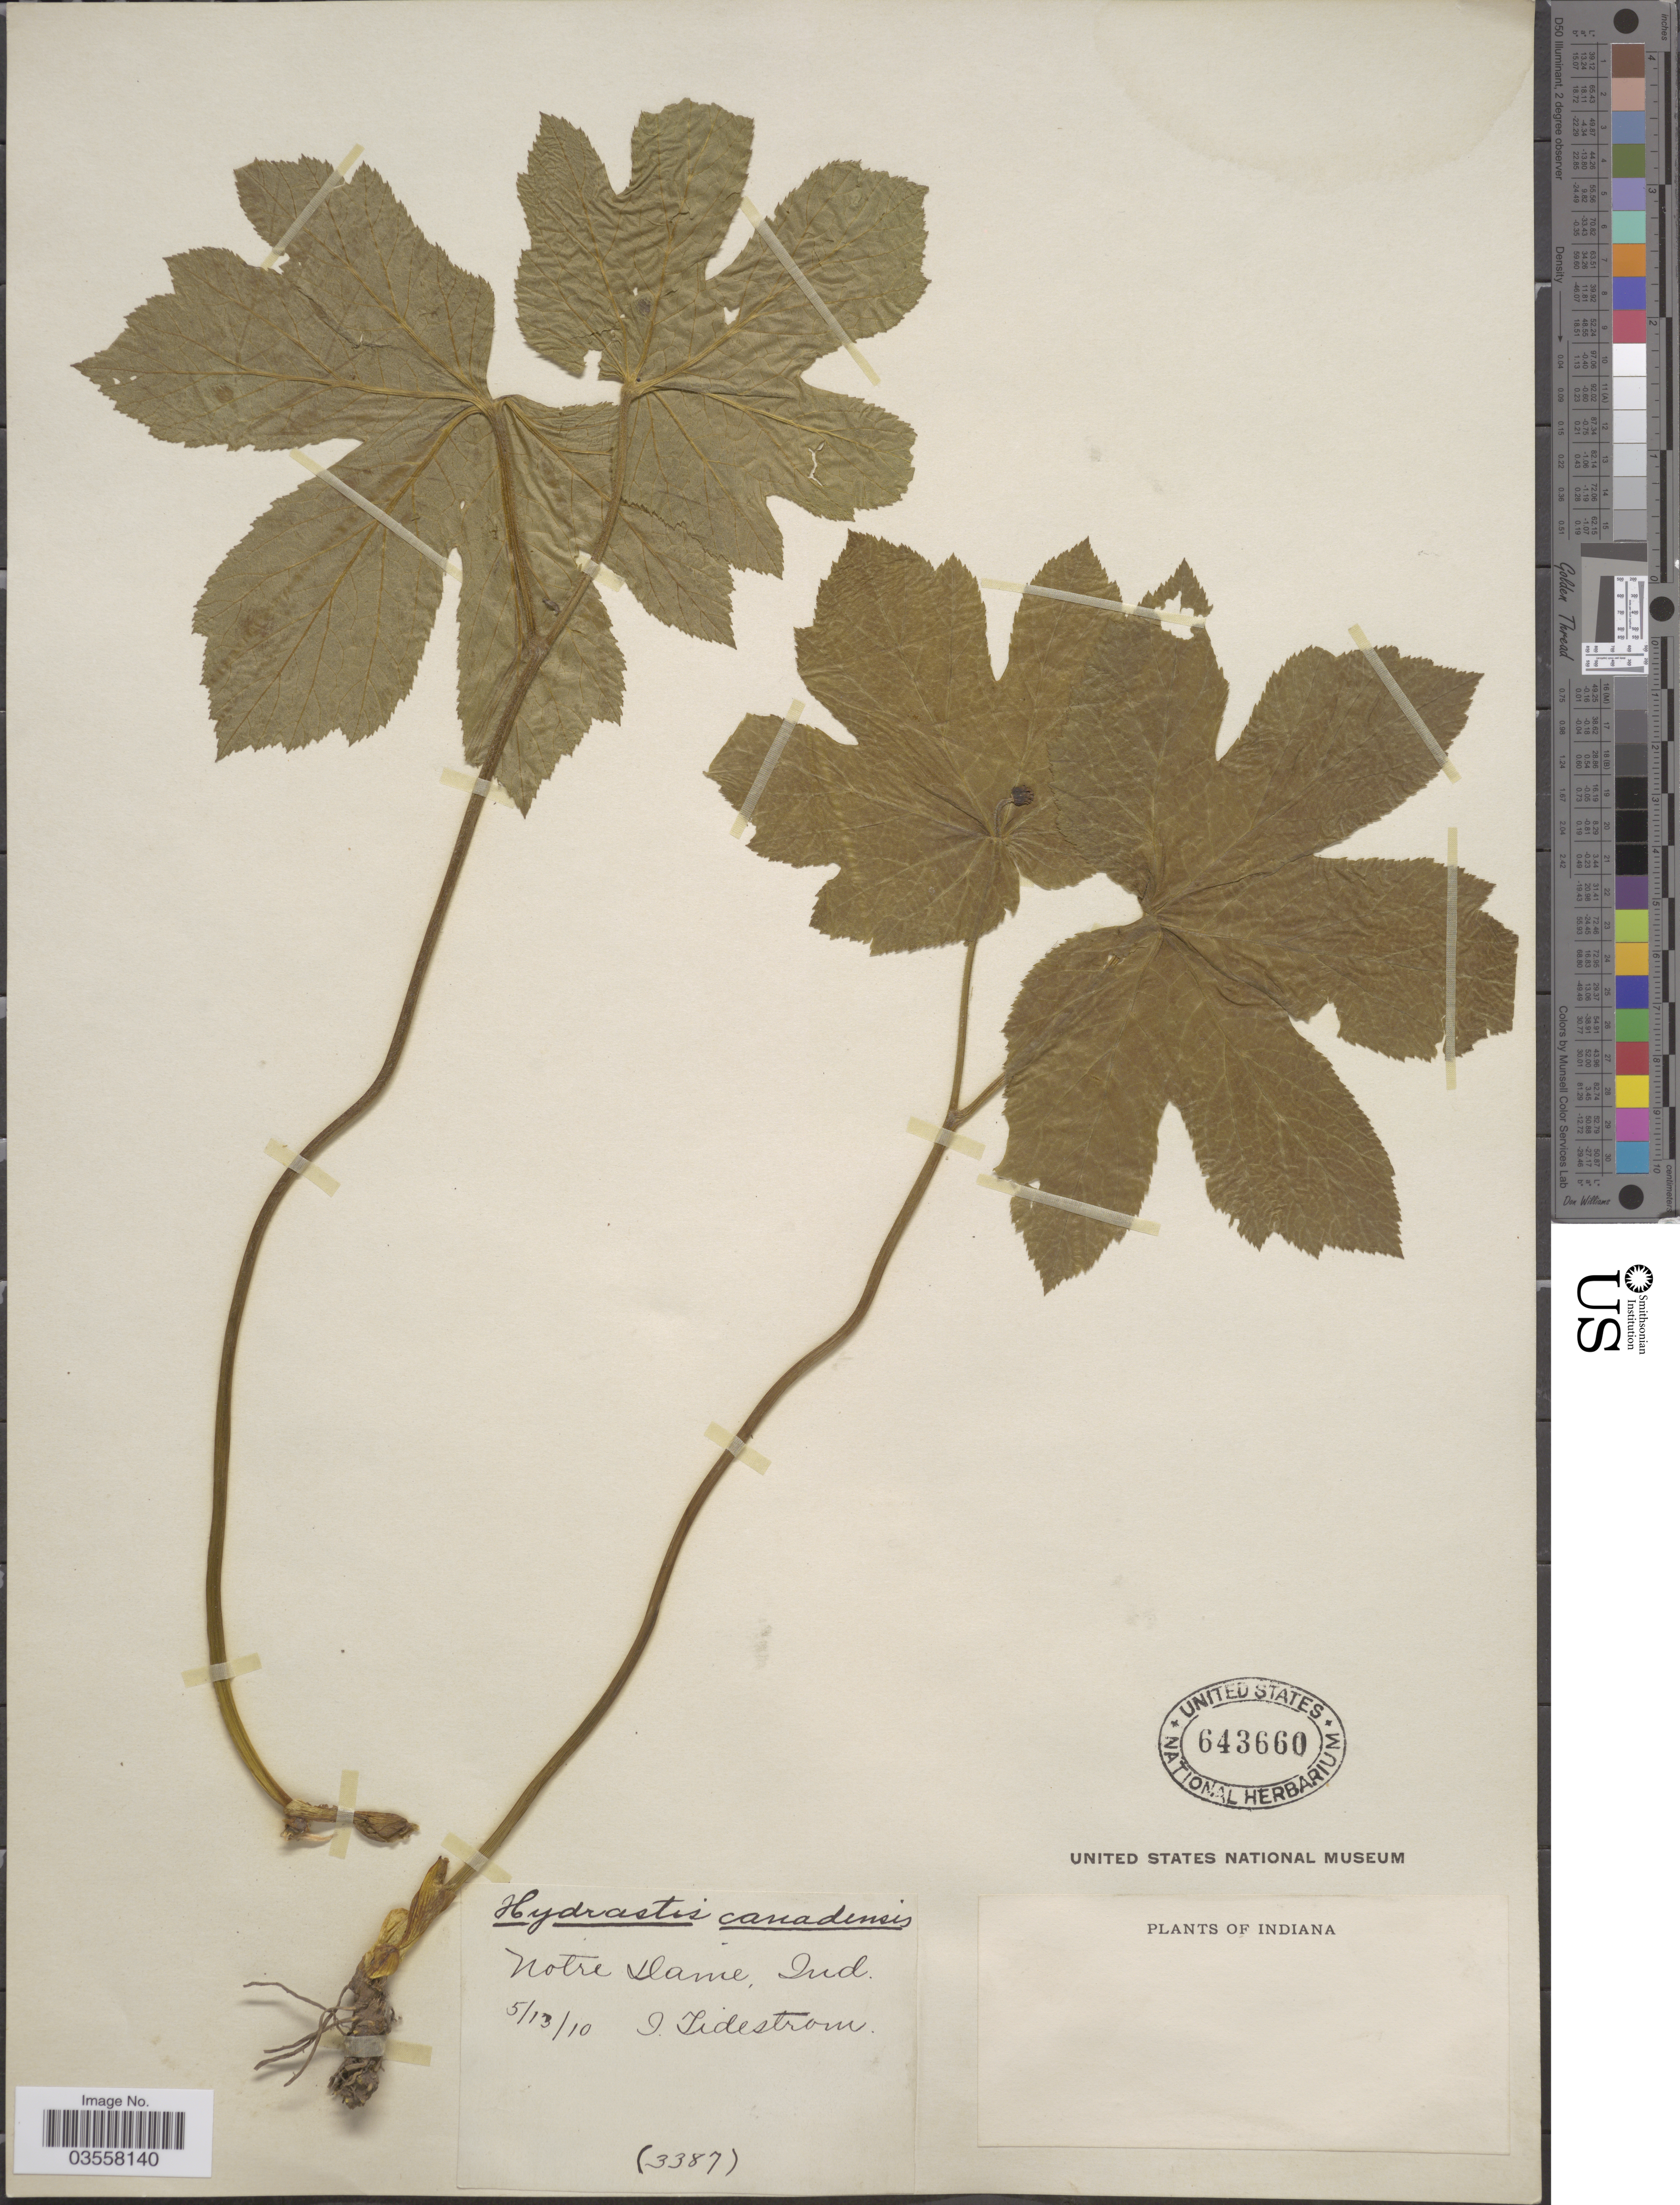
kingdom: Plantae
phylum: Tracheophyta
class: Magnoliopsida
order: Ranunculales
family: Ranunculaceae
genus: Hydrastis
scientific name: Hydrastis canadensis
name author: L.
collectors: I. F. Tidestrom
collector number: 3387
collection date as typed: Transcribed d/m/y: 13/5/10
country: United States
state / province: Indiana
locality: Notre Dame.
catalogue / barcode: US 643660